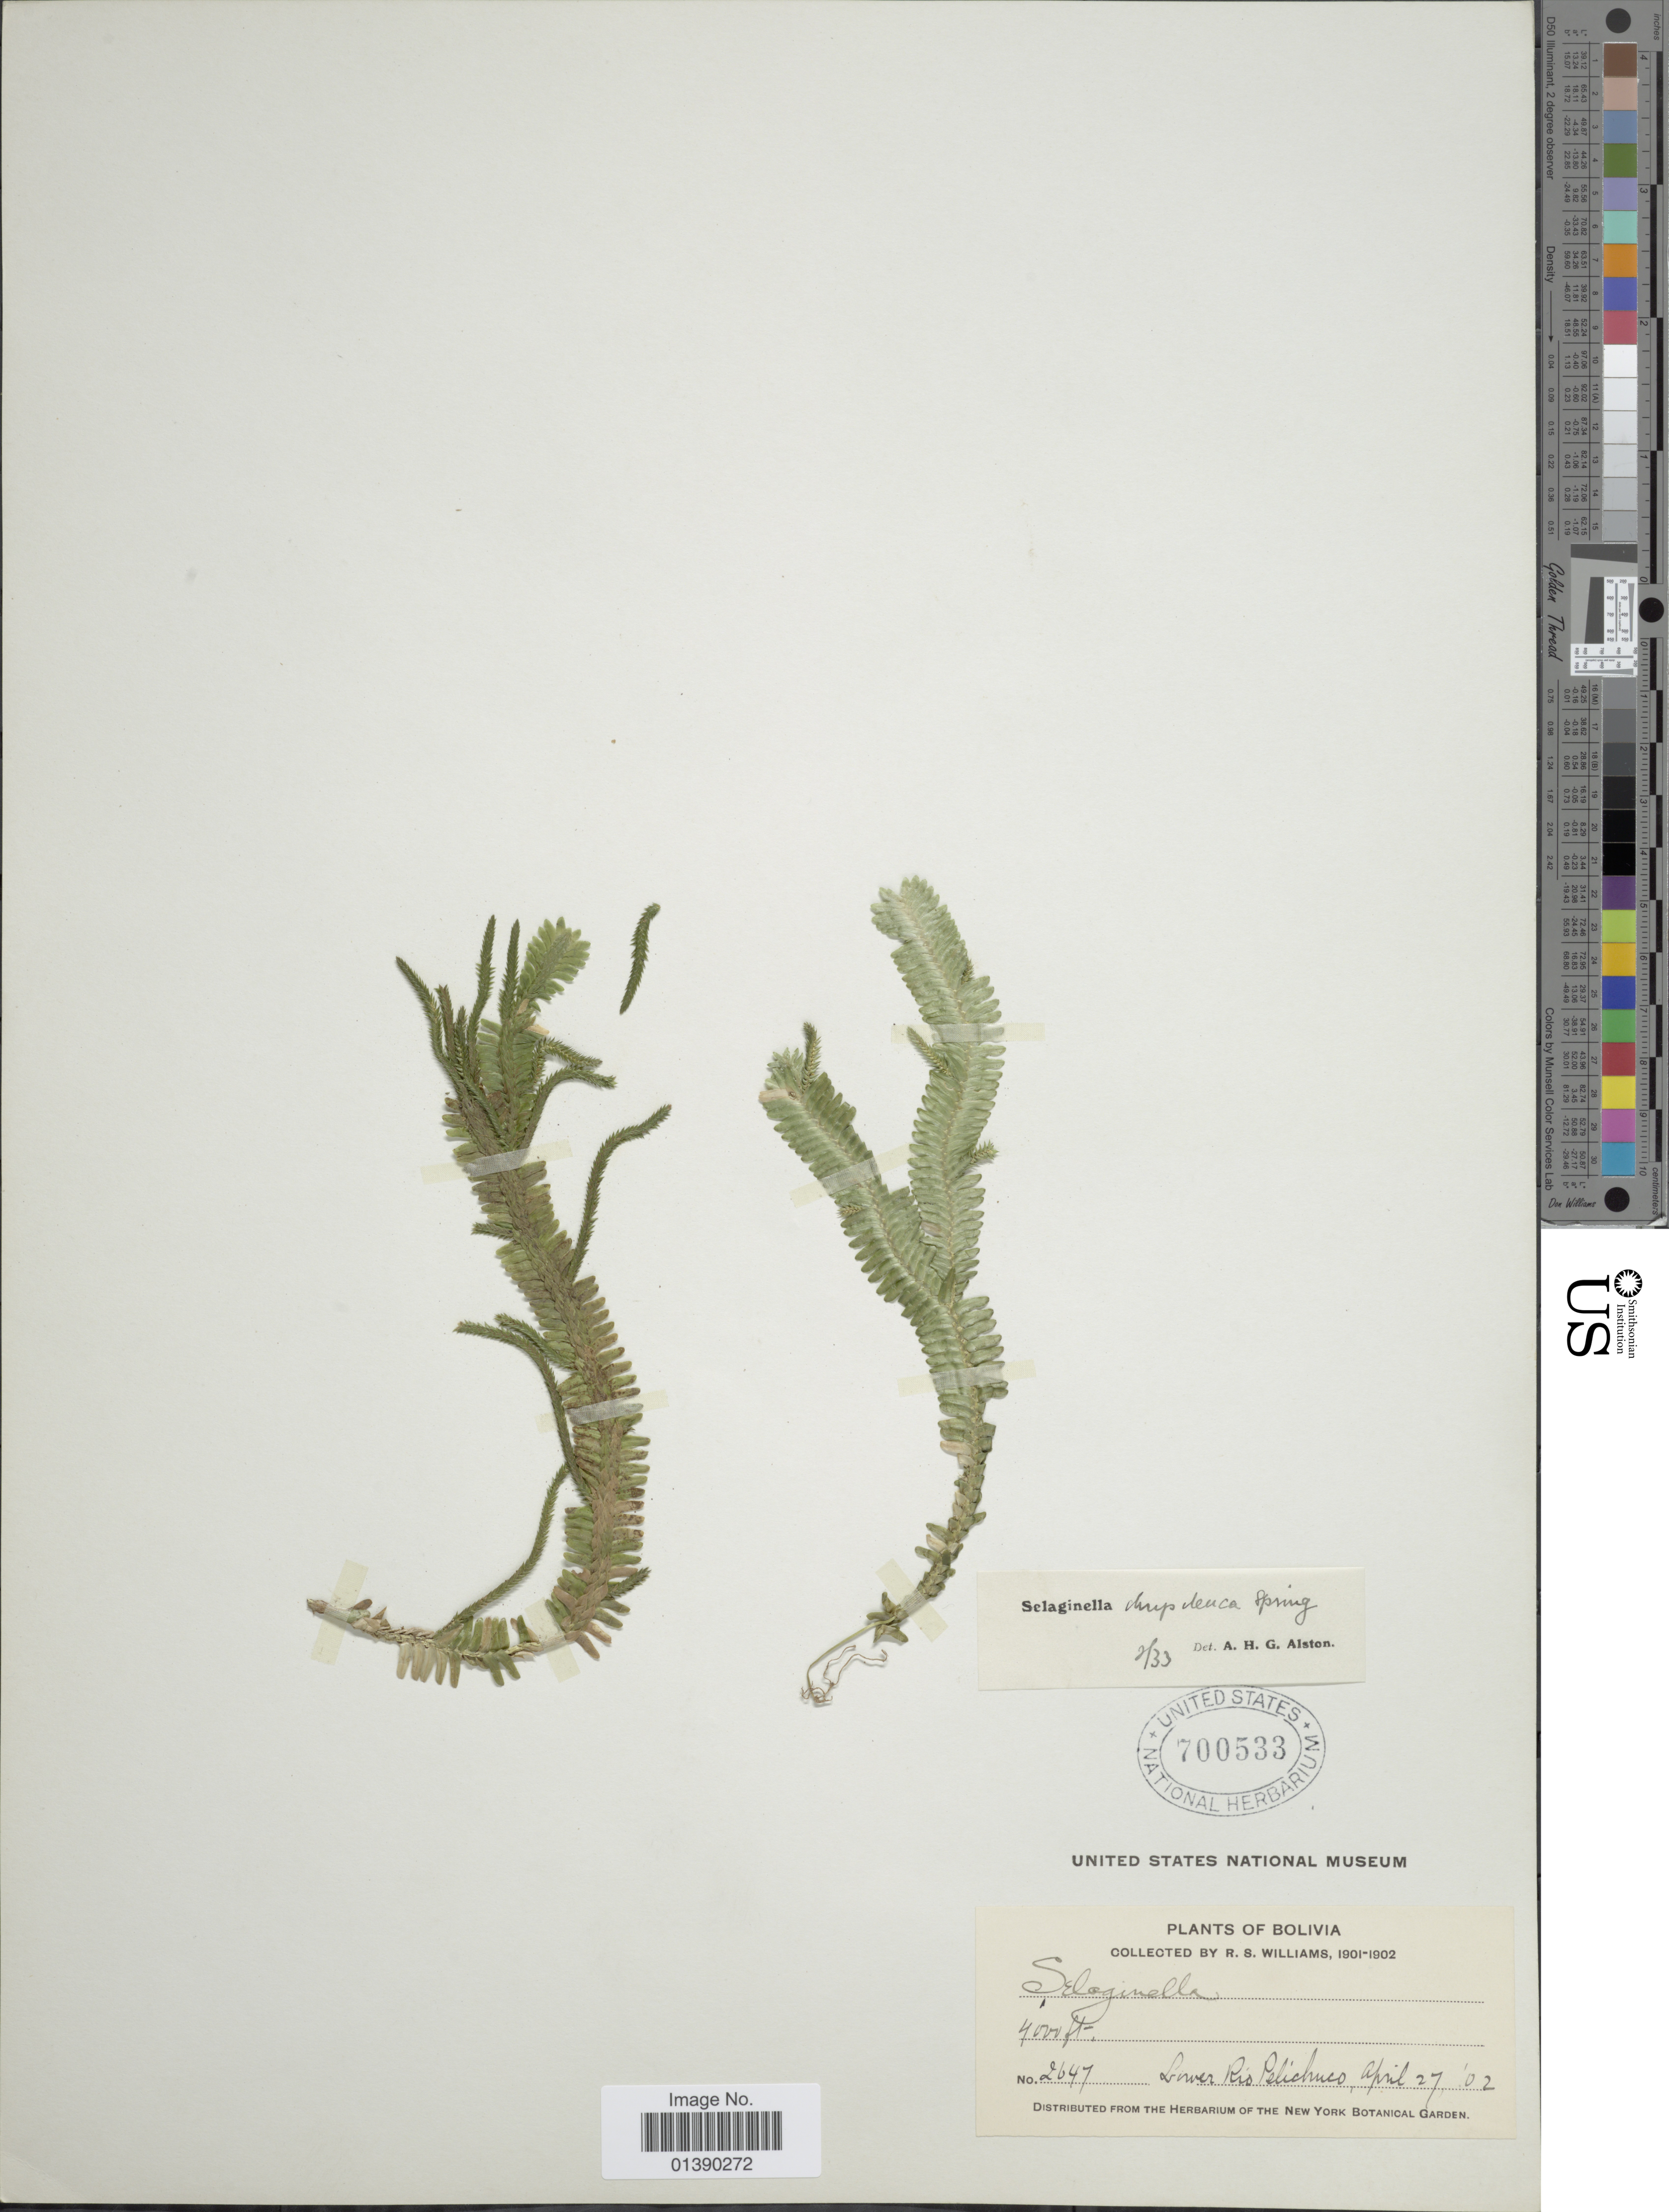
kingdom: Plantae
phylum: Tracheophyta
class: Lycopodiopsida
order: Selaginellales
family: Selaginellaceae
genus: Selaginella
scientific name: Selaginella chrysoleuca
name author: Spring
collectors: R. S. Williams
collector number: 2647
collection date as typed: April 27, '02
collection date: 1902-04-27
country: Bolivia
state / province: La Paz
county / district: Franz Tamayo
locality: Lower Rio Pelechuco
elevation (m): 1219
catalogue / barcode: US 700533